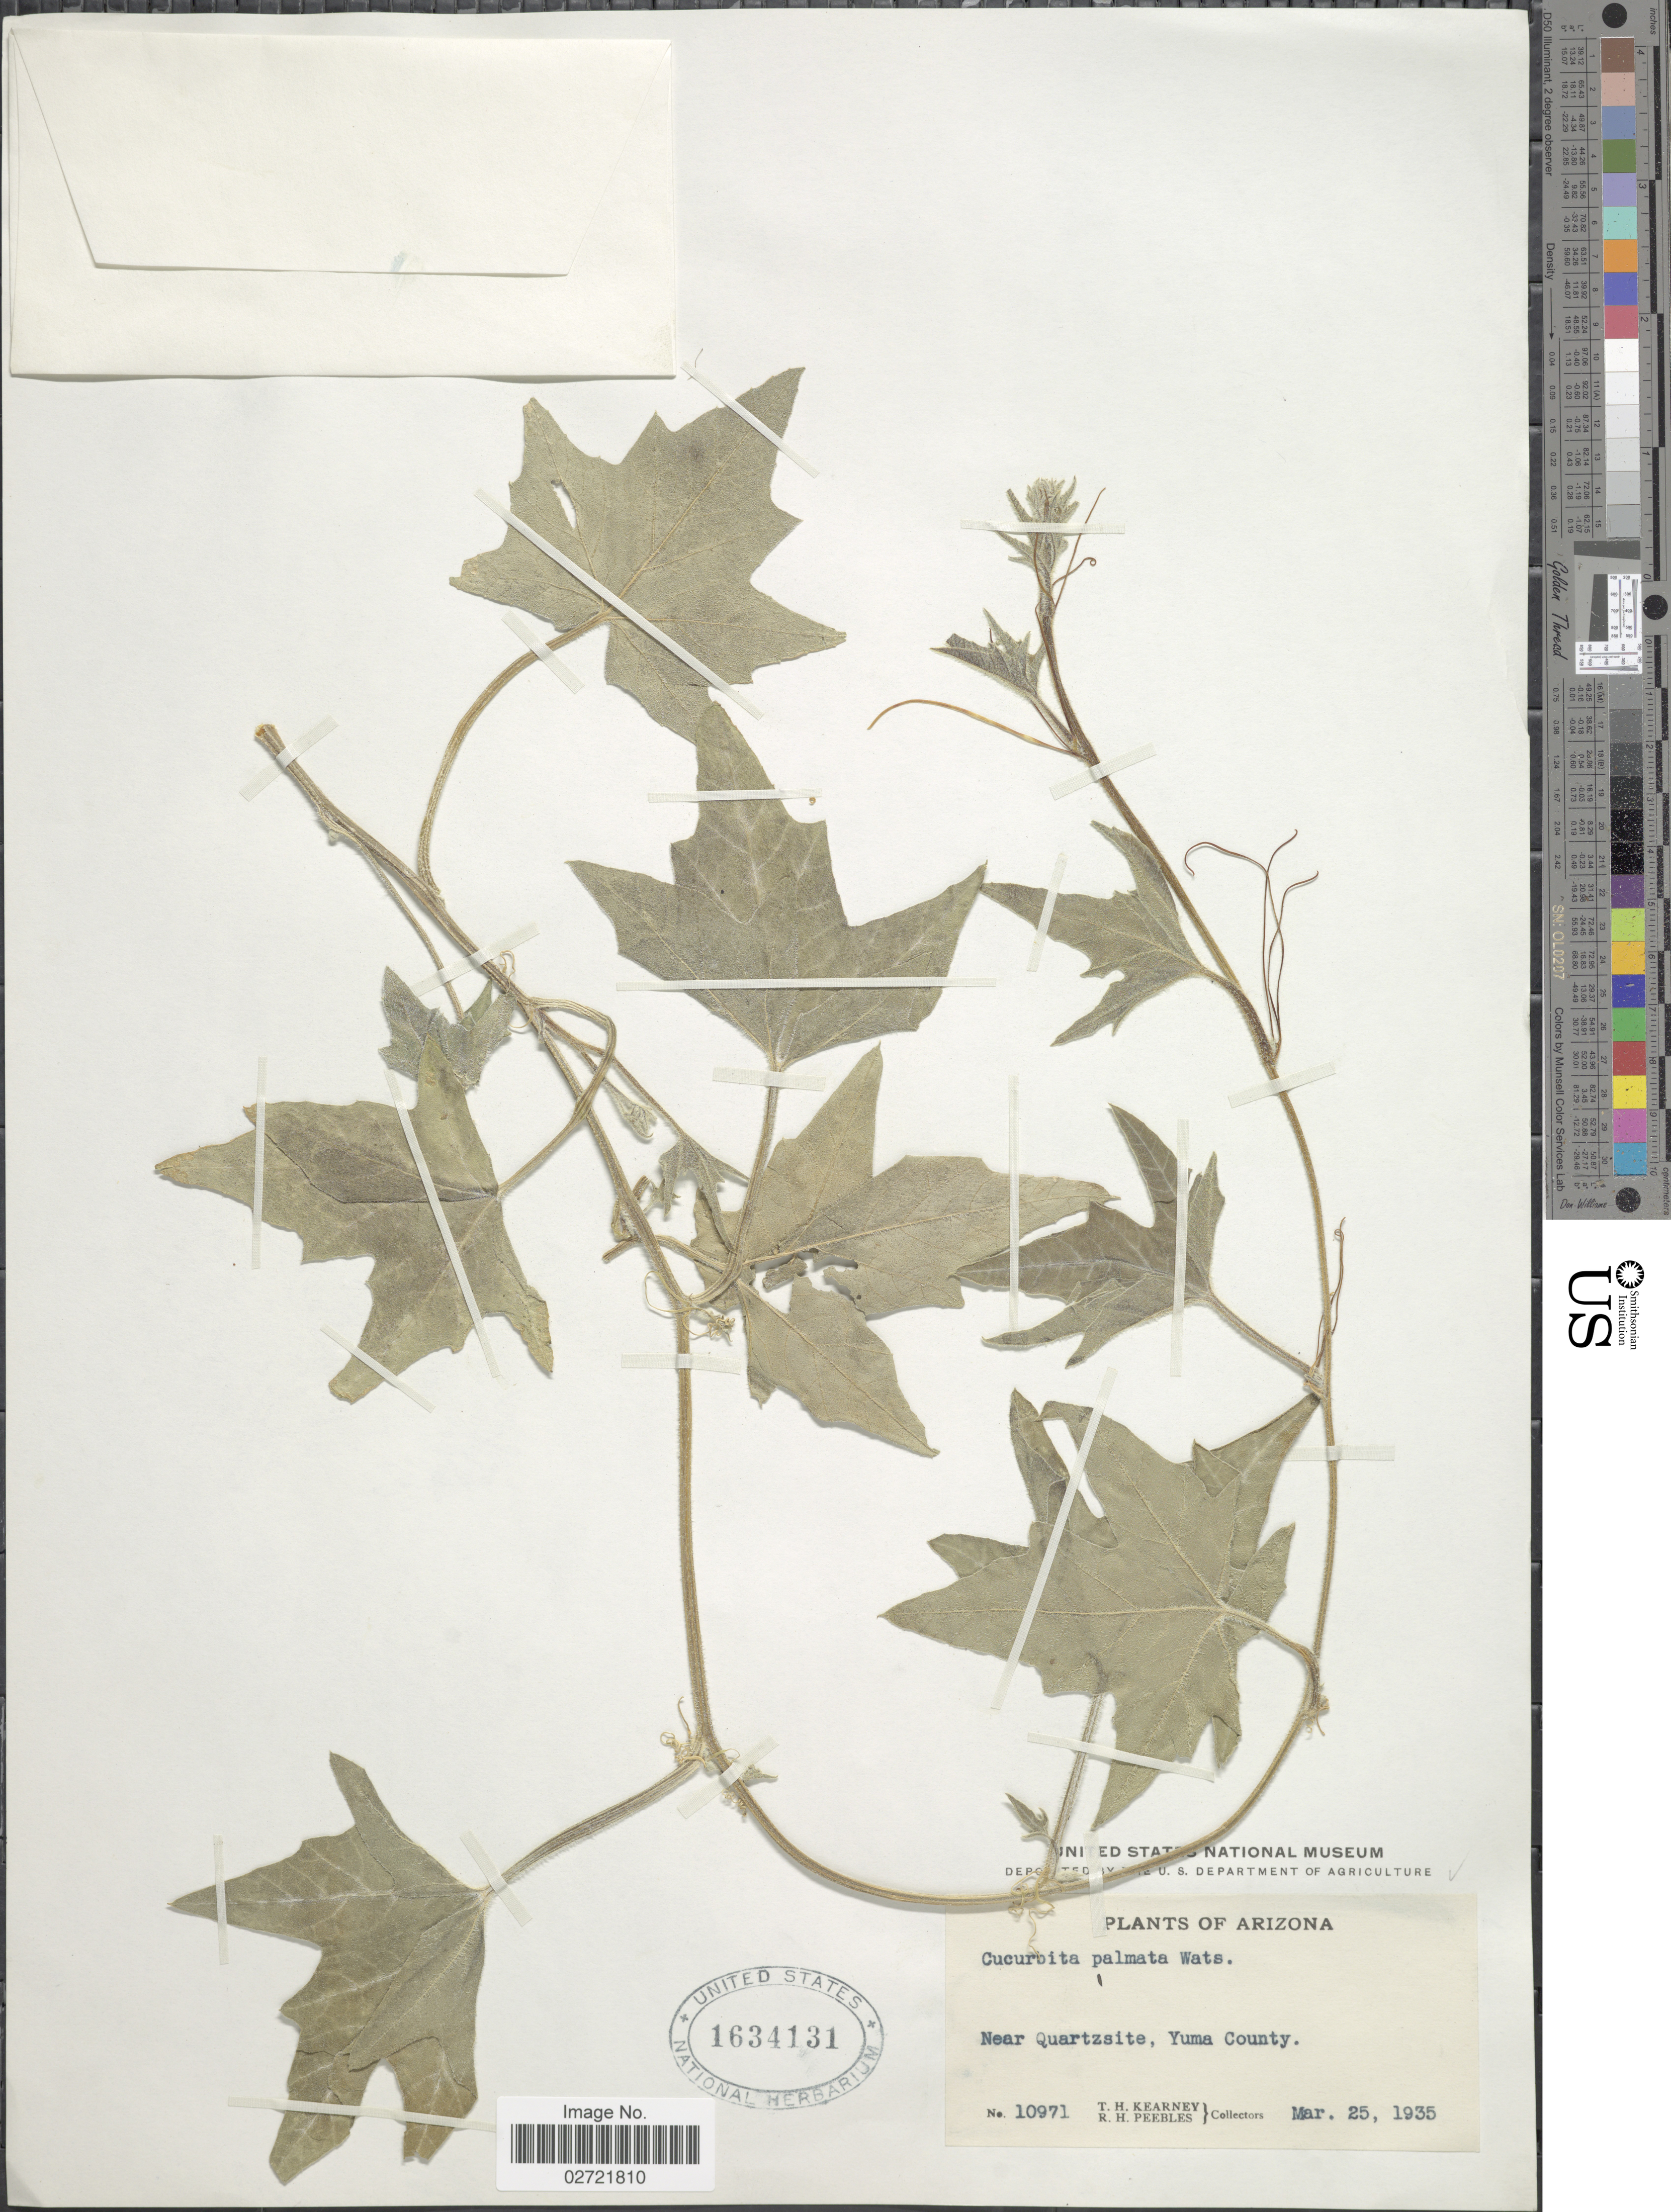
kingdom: Plantae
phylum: Tracheophyta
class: Magnoliopsida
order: Cucurbitales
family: Cucurbitaceae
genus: Cucurbita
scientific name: Cucurbita palmata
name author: S. Watson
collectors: T. H. Kearney & R. H. Peebles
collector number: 10971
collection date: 1935-03-25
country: United States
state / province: Arizona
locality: Near Quartzsite, Yuma County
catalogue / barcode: US 1634131